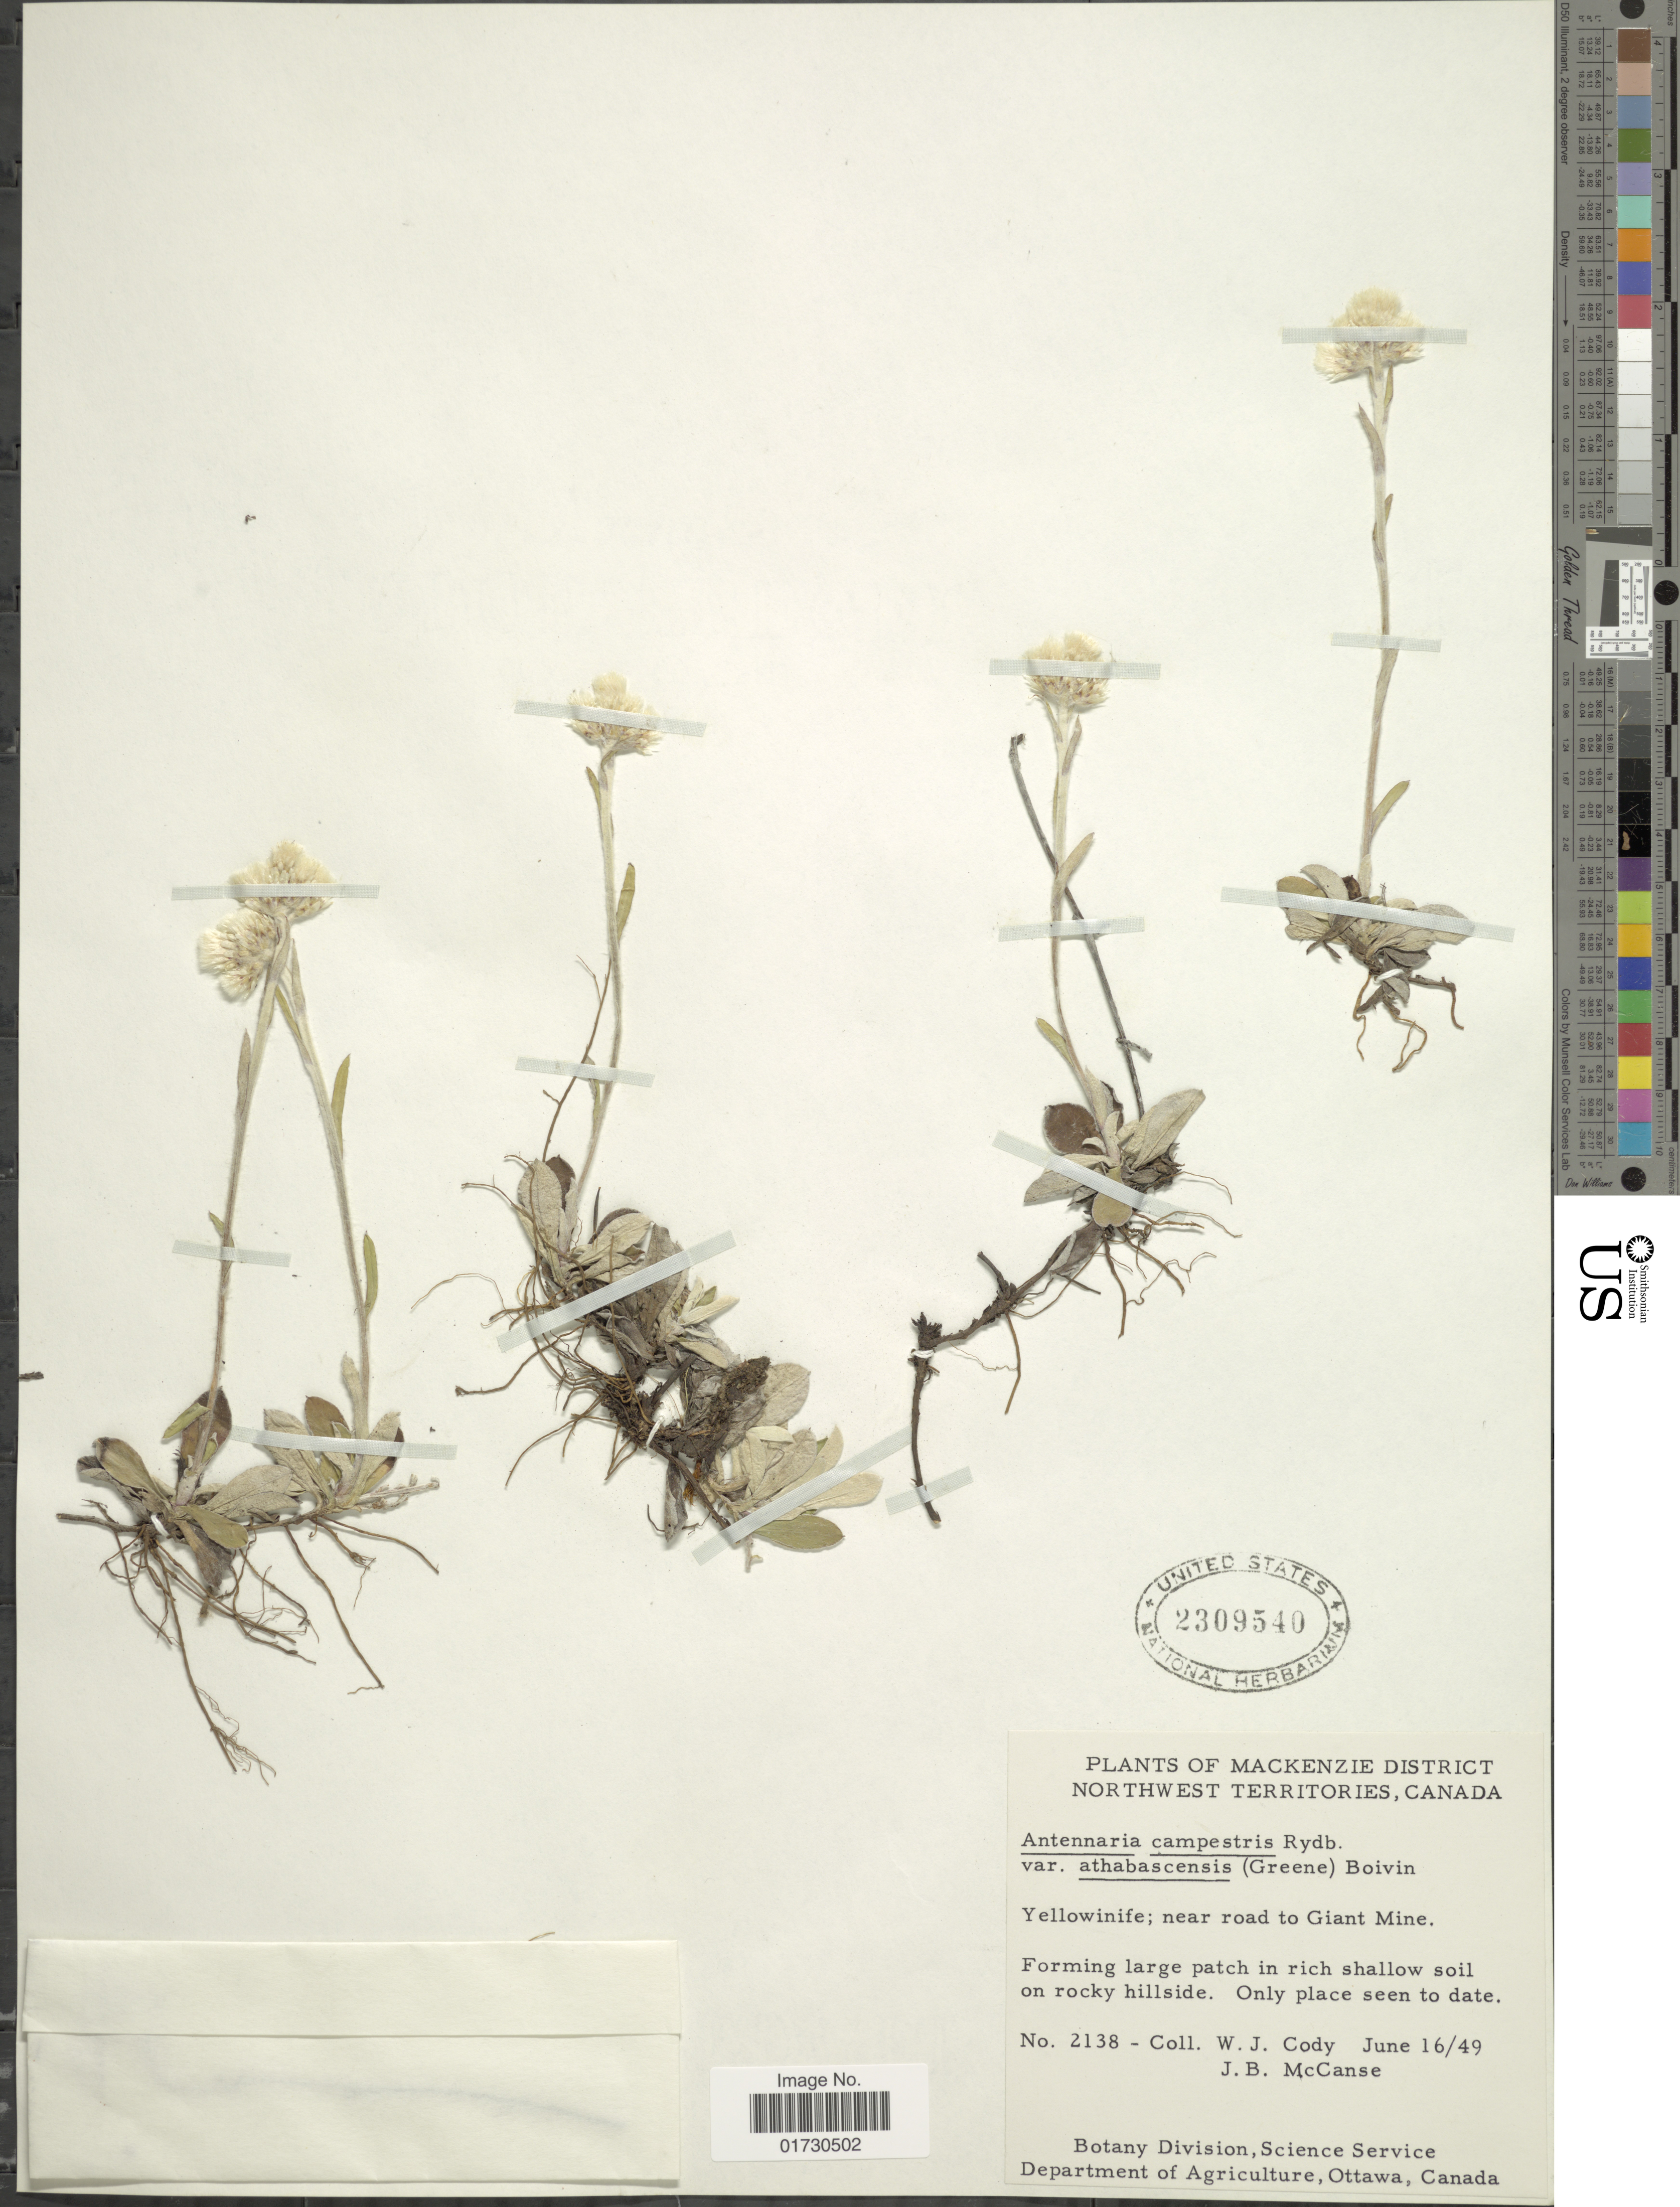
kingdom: Plantae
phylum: Tracheophyta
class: Magnoliopsida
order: Asterales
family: Asteraceae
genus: Antennaria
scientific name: Antennaria campestris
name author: Rydb.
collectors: W. Cody & J. McCanse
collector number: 2138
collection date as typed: Transcribed d/m/y: 16/6/49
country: Canada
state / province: Northwest Territories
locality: Mackenzie District, Northwest Territories, Canada, Yellowinife; near road to Giant Mine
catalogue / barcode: US 2309540